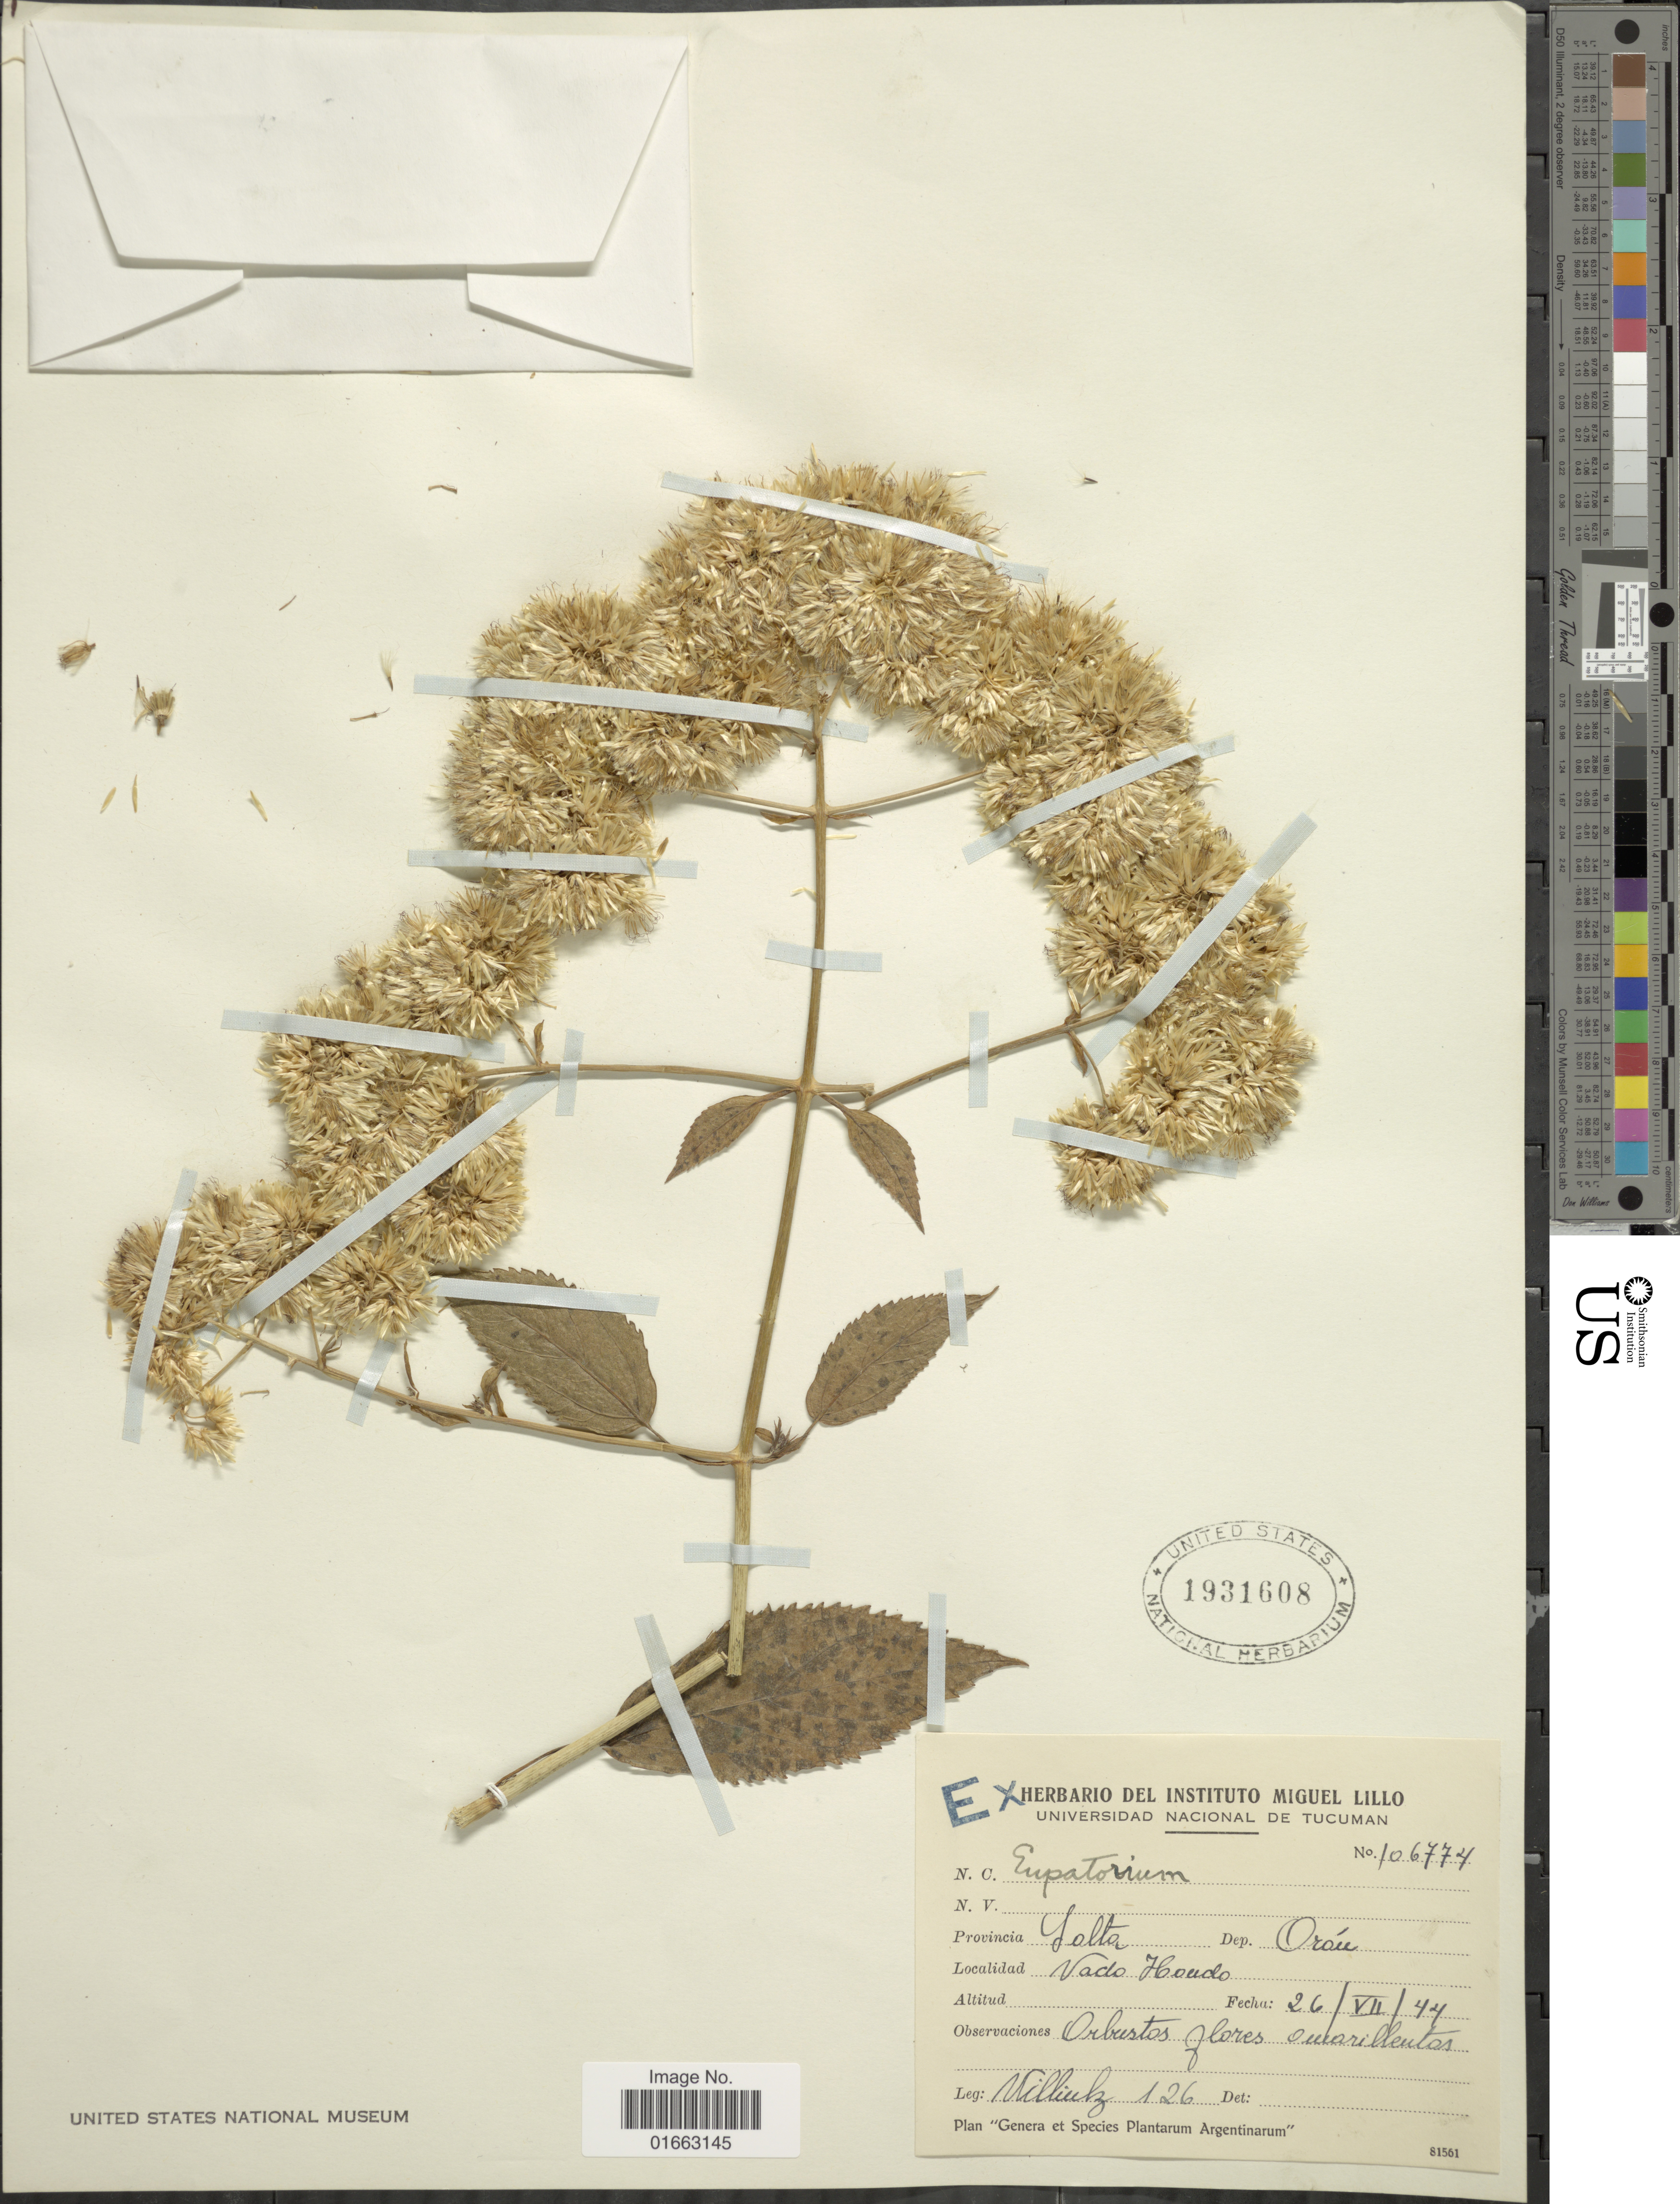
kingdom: Plantae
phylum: Tracheophyta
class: Magnoliopsida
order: Asterales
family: Asteraceae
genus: Critonia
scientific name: Critonia morifolia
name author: (Mill.) R.M. King & H. Rob.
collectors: A.Willink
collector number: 126/106774?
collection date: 1944-07-26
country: Argentina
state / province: Salta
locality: Dep. Orán, Vado Hondo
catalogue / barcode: US 1931608